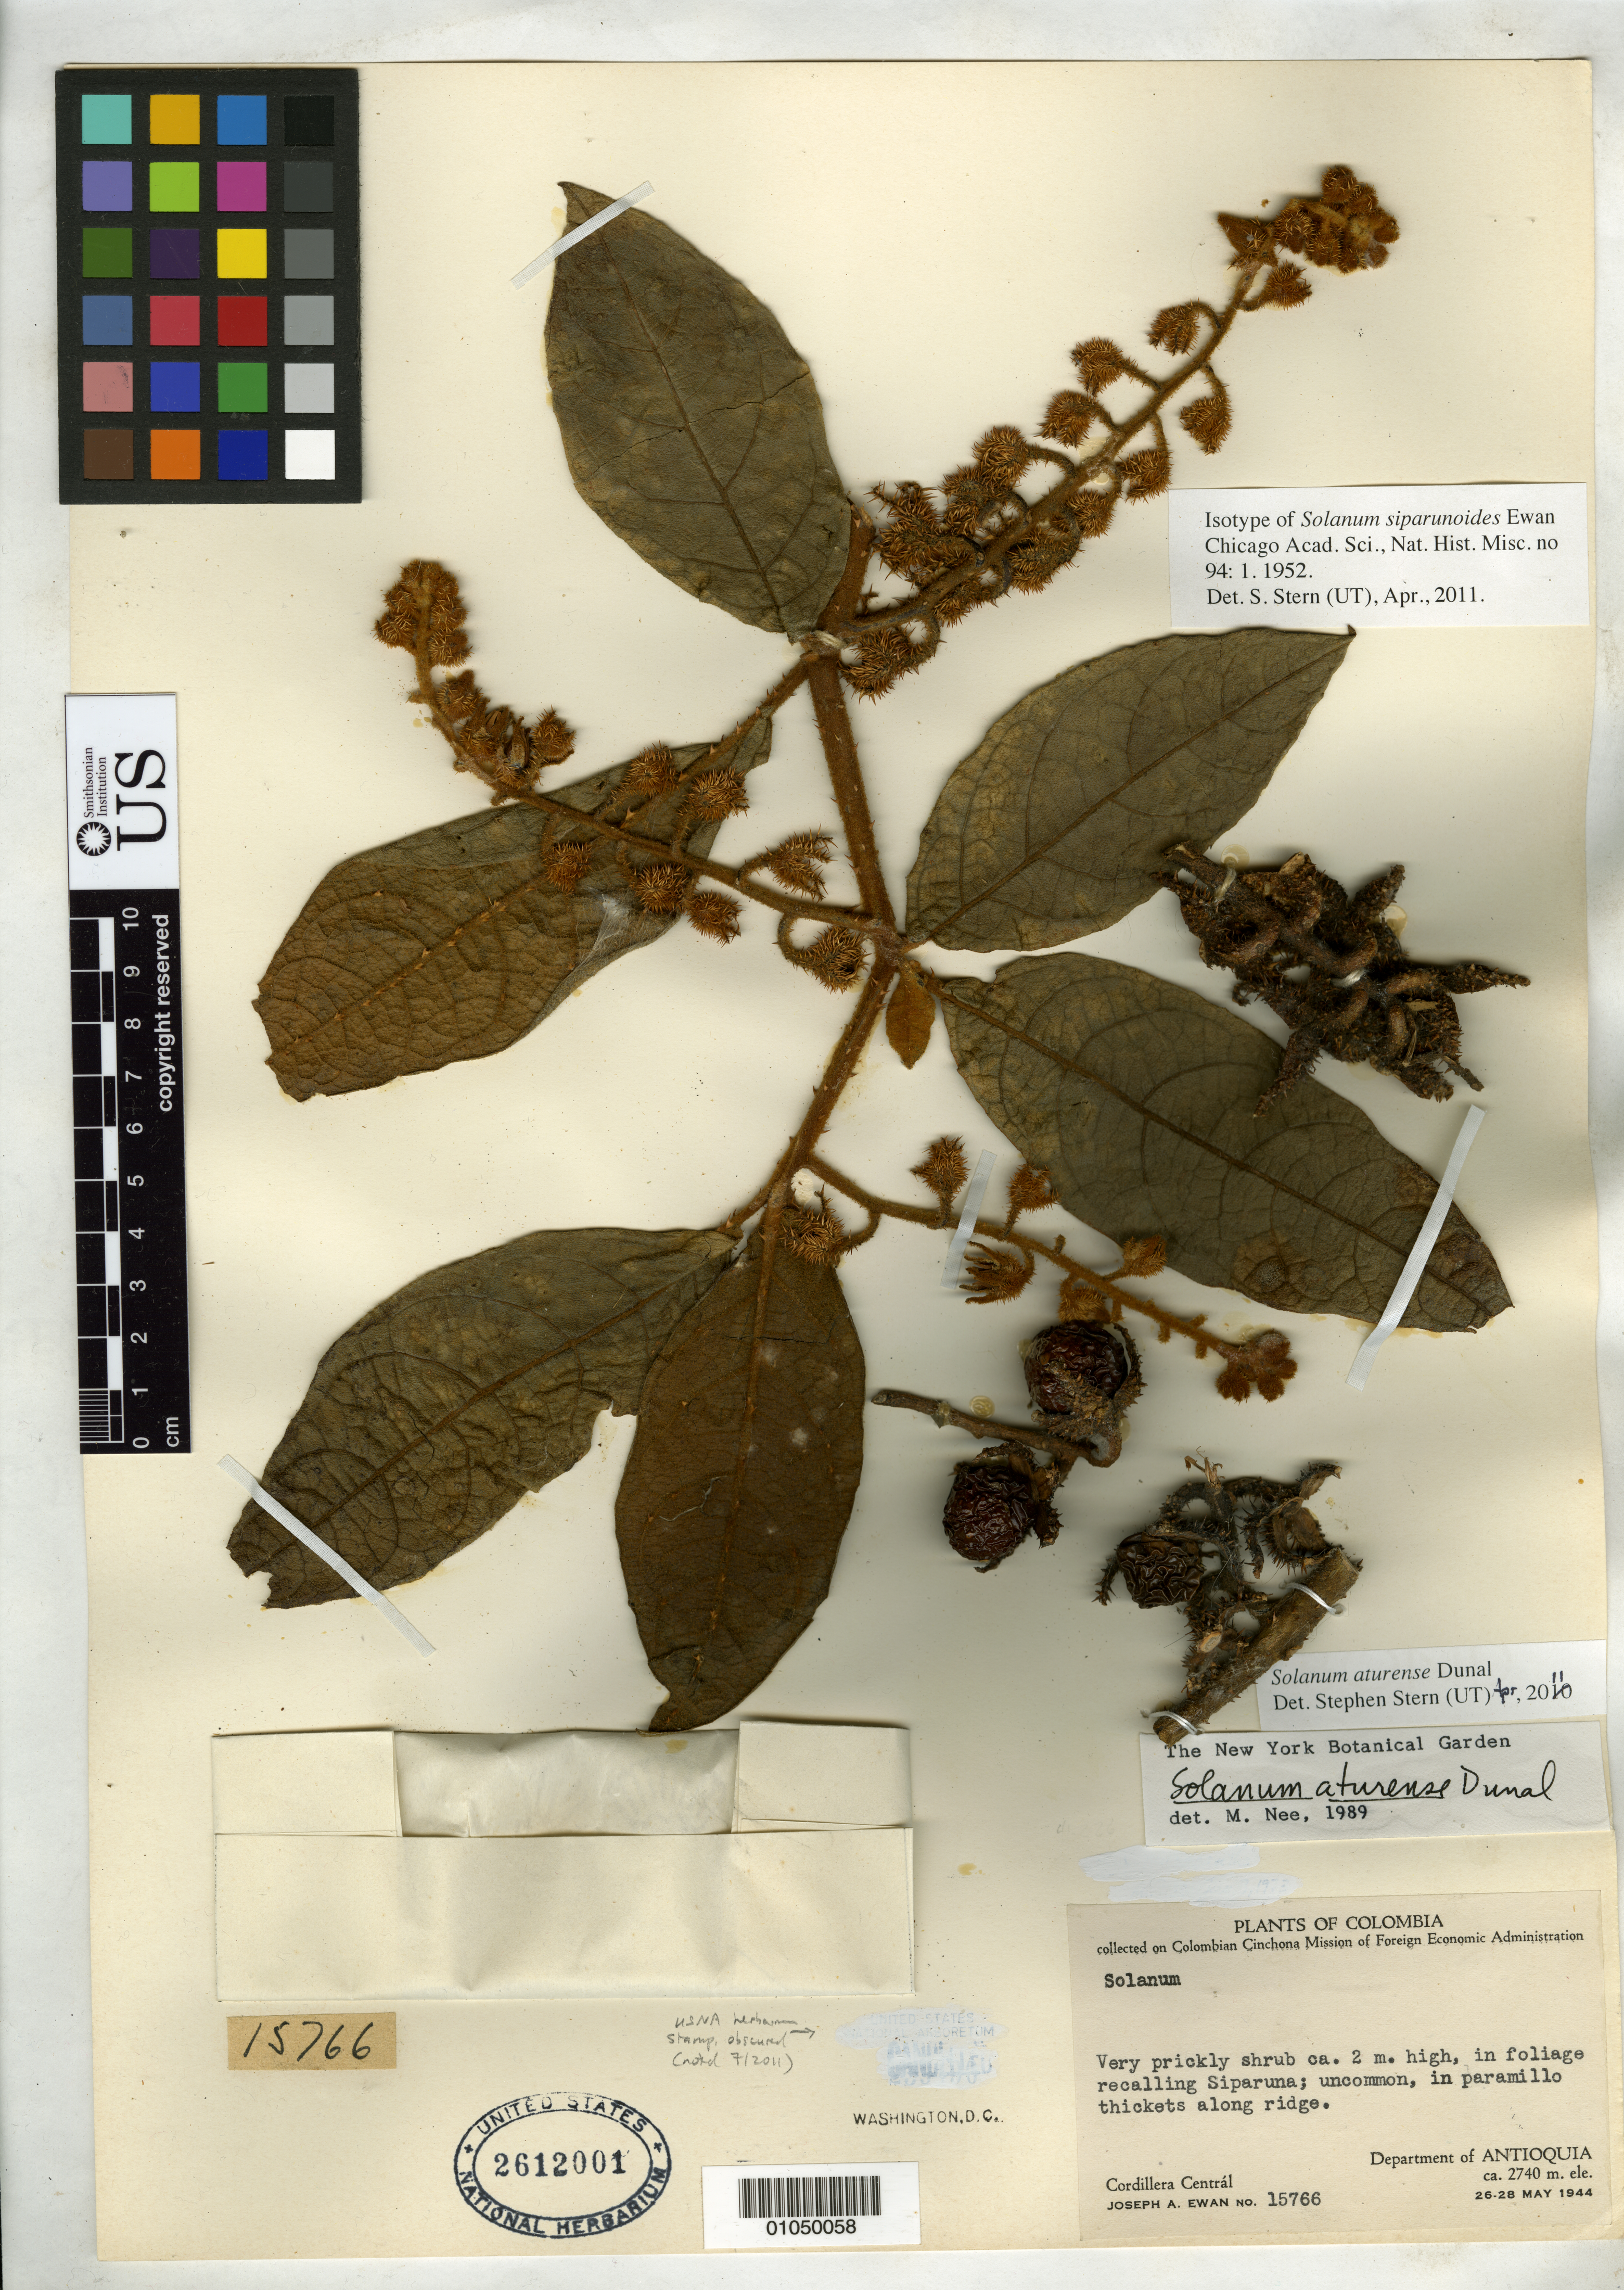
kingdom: Plantae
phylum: Tracheophyta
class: Magnoliopsida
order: Solanales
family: Solanaceae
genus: Solanum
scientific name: Solanum siparunoides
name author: Ewan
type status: Isotype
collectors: J. A. Ewan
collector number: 15766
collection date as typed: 26 May 1944 to 28 May 1944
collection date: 1944-05-26/1944-05-28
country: Colombia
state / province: Antioquia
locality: Cordillera Central.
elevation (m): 2740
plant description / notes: Specimen ex U.S. National Arboretum [USNA herbarium stamp has been obscured]. Protologue indicates holotype at "USNA" but USNA online records show no type for this name. Could this US sheet be the holotype?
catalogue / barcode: US 2612001